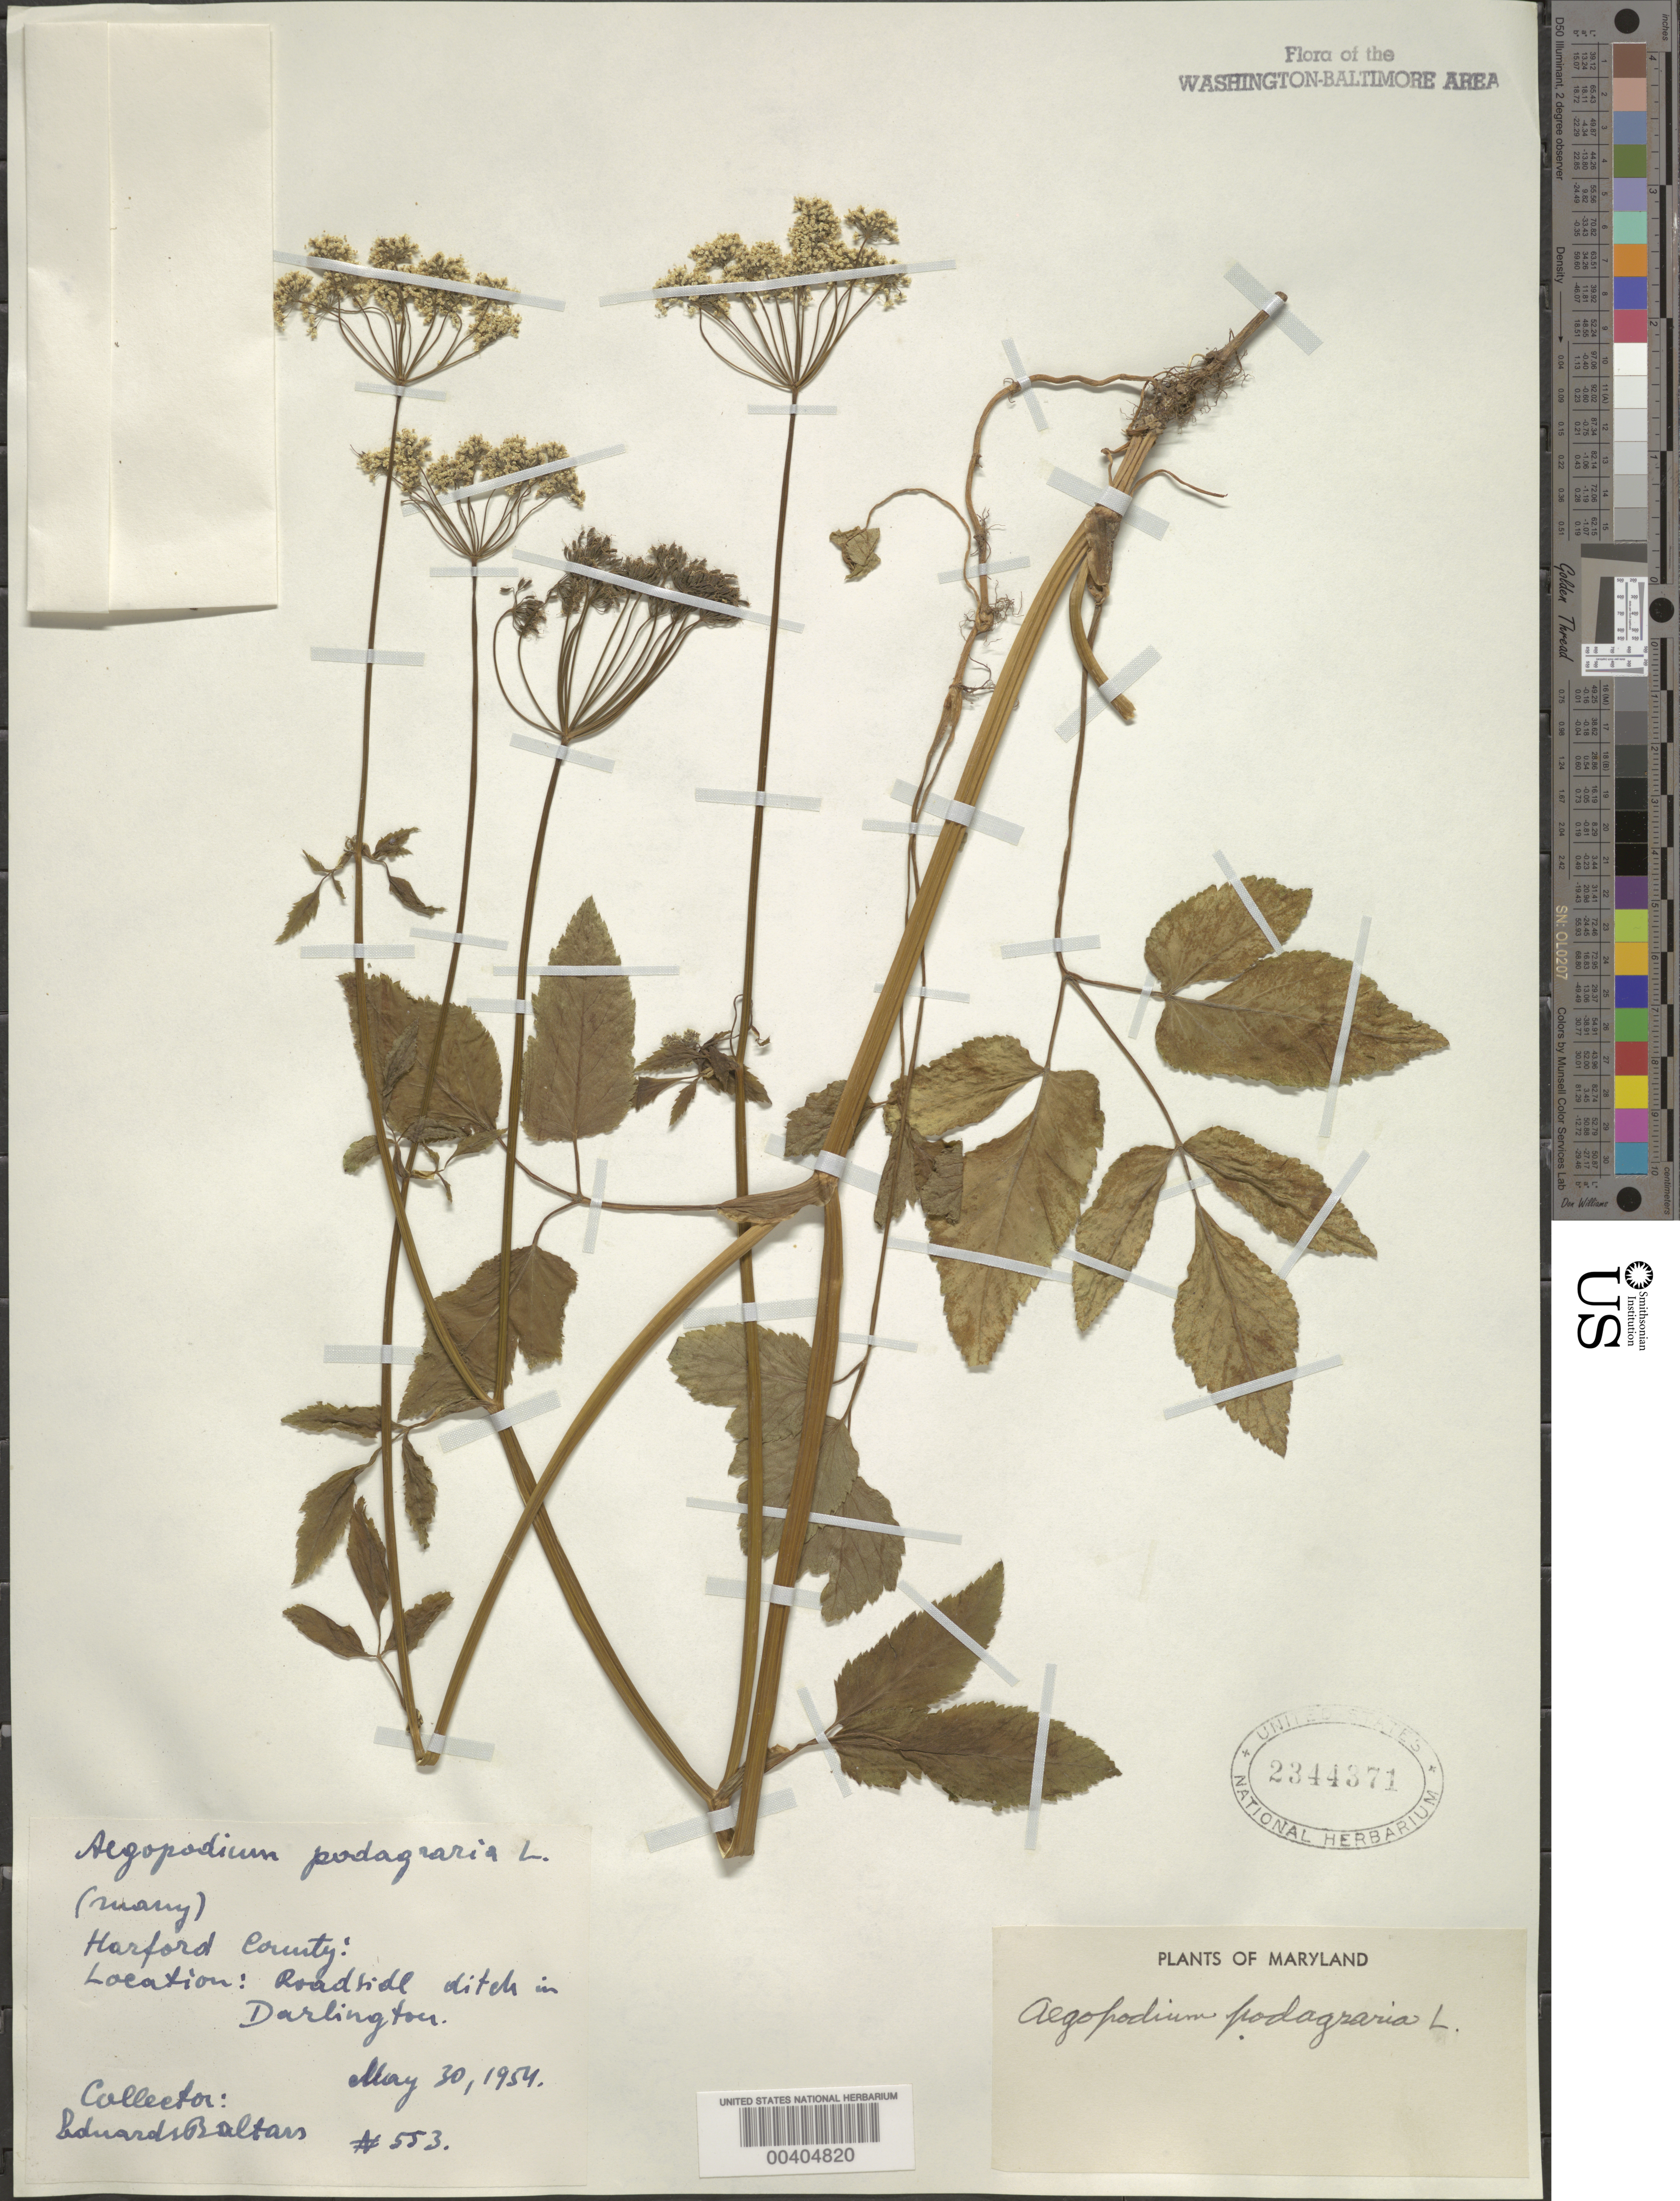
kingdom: Plantae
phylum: Tracheophyta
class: Magnoliopsida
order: Apiales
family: Apiaceae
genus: Aegopodium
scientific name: Aegopodium podagraria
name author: L.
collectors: E. Baltars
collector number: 553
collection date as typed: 30 May 1954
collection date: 1954-05-30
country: United States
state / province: Maryland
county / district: Harford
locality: Roadside Ditch, Darlington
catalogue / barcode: US 2344371